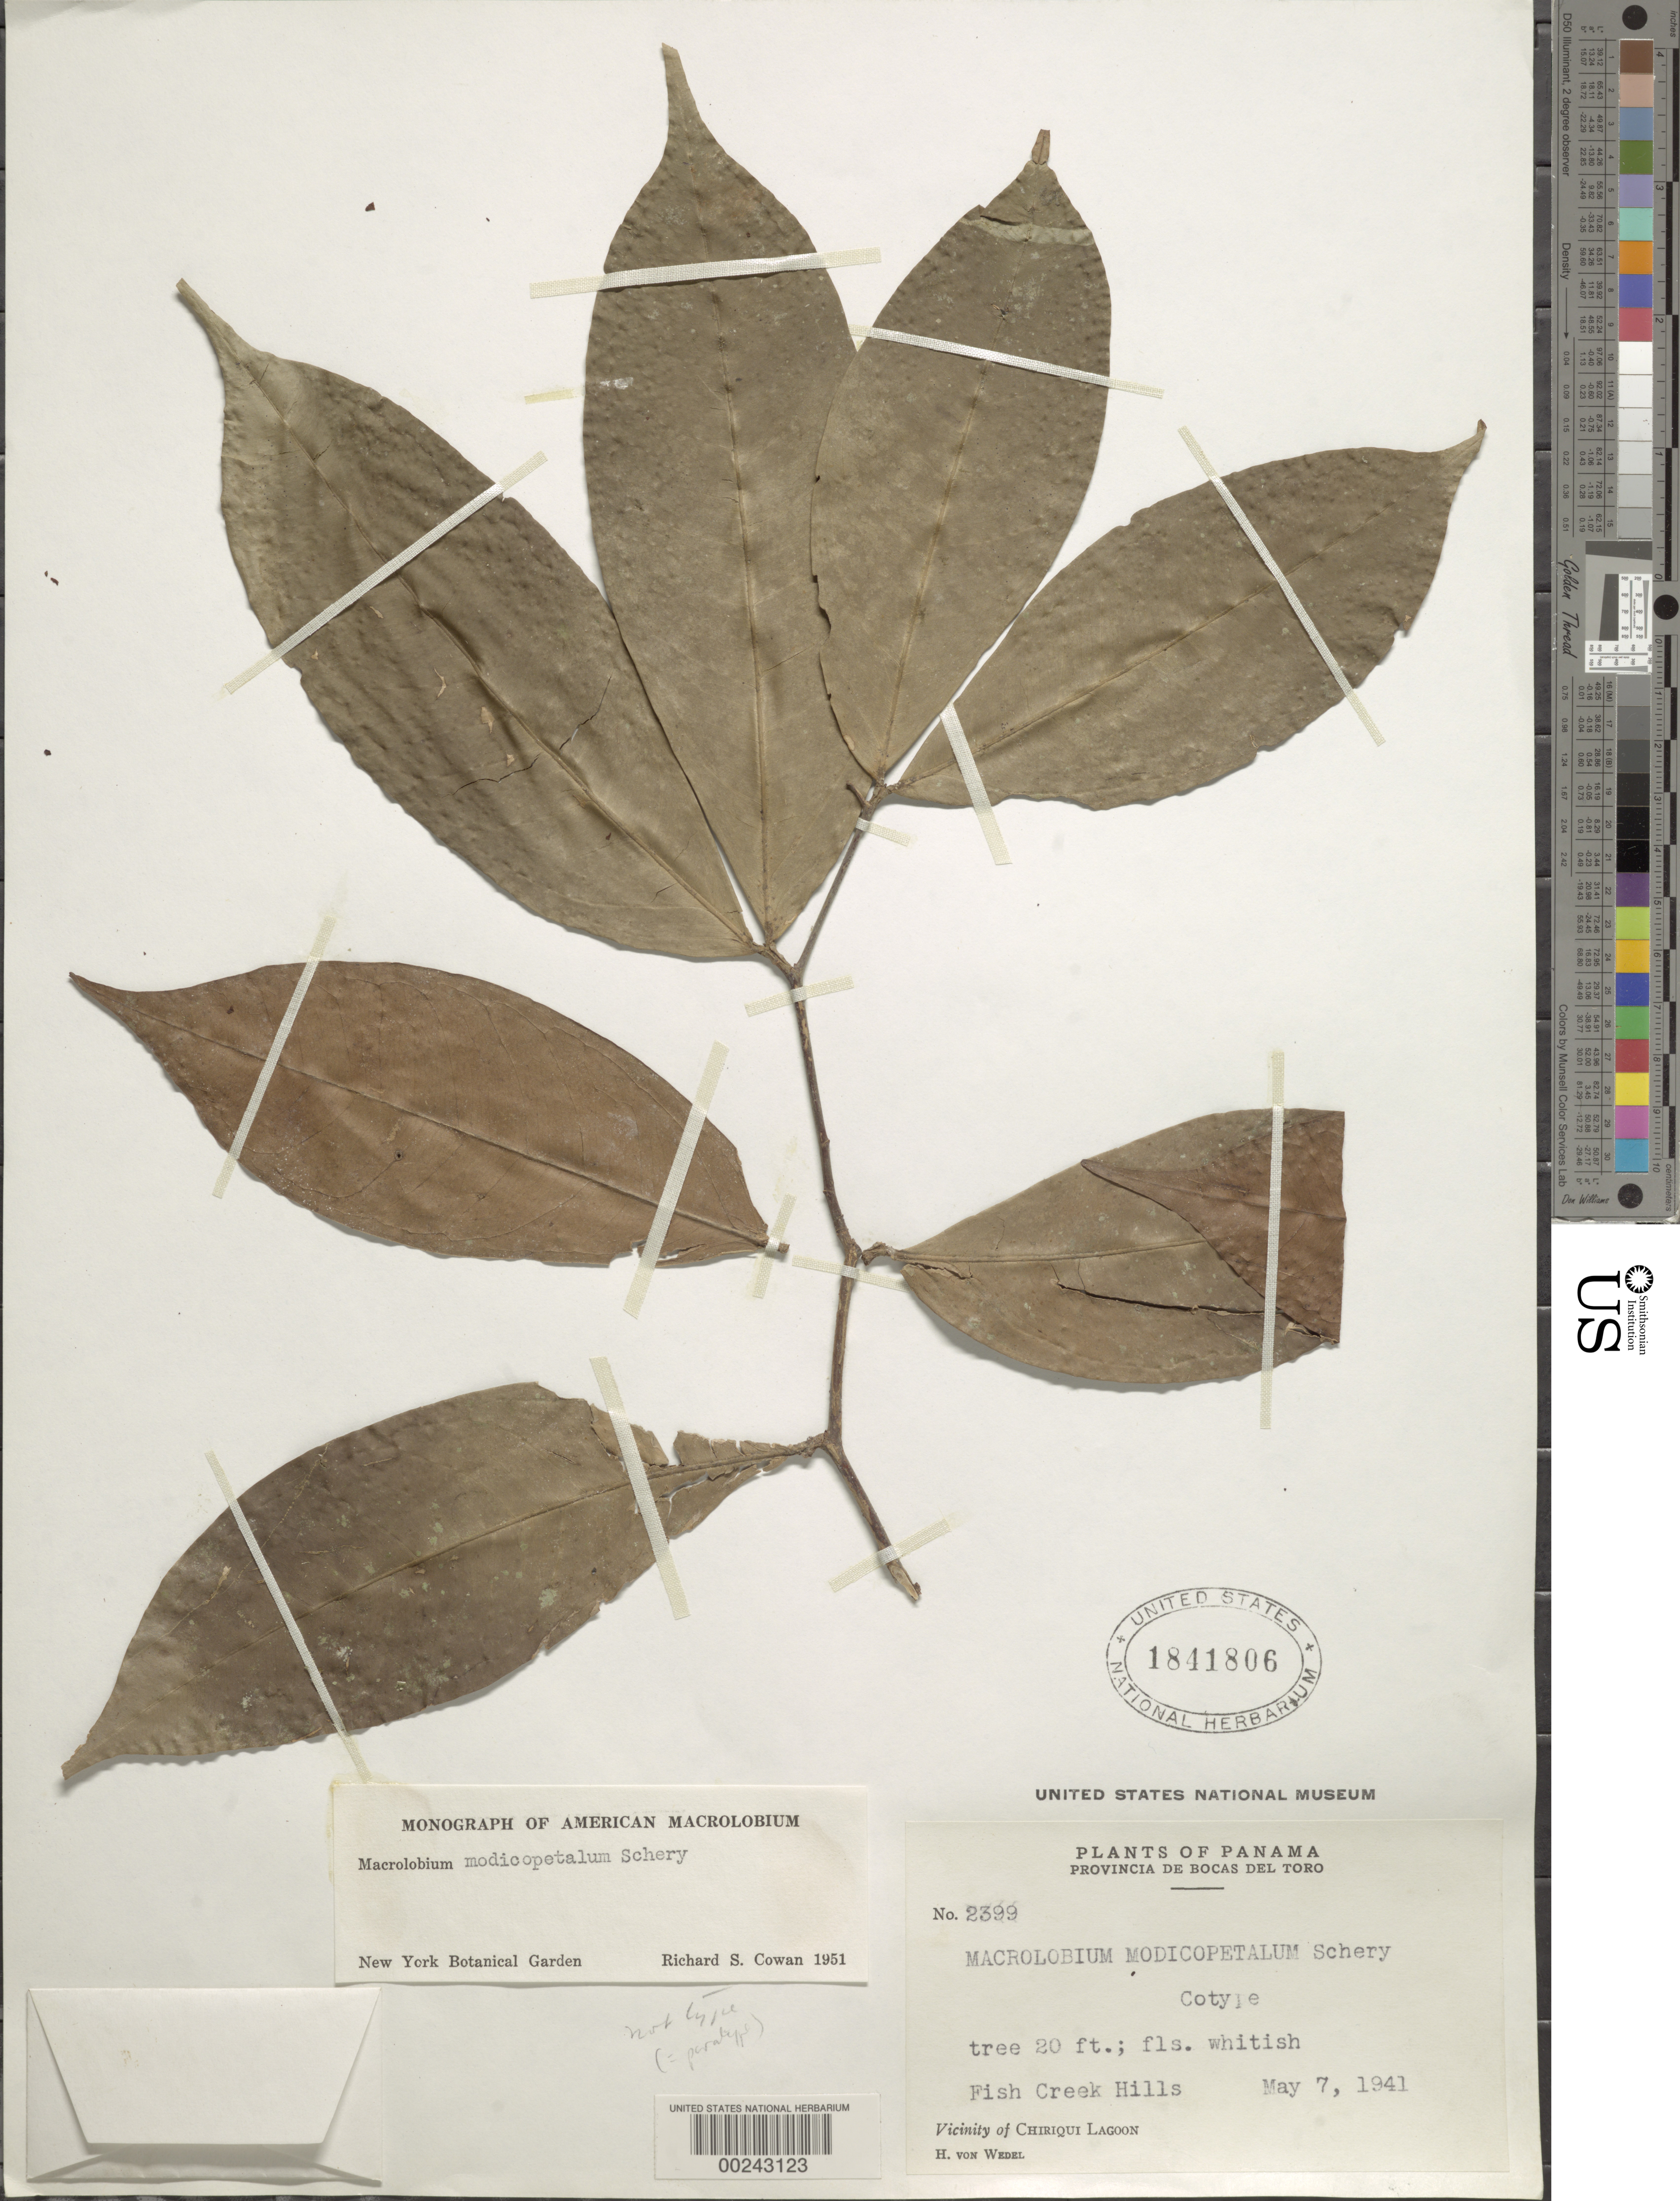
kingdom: Plantae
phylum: Tracheophyta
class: Magnoliopsida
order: Fabales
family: Fabaceae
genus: Macrolobium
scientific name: Macrolobium modicopetalum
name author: Schery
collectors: H. von Wedel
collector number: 2399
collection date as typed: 07 May 1941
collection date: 1941-05-07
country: Panama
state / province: Bocas del Toro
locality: Fish Creek Hills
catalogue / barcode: US 1841806